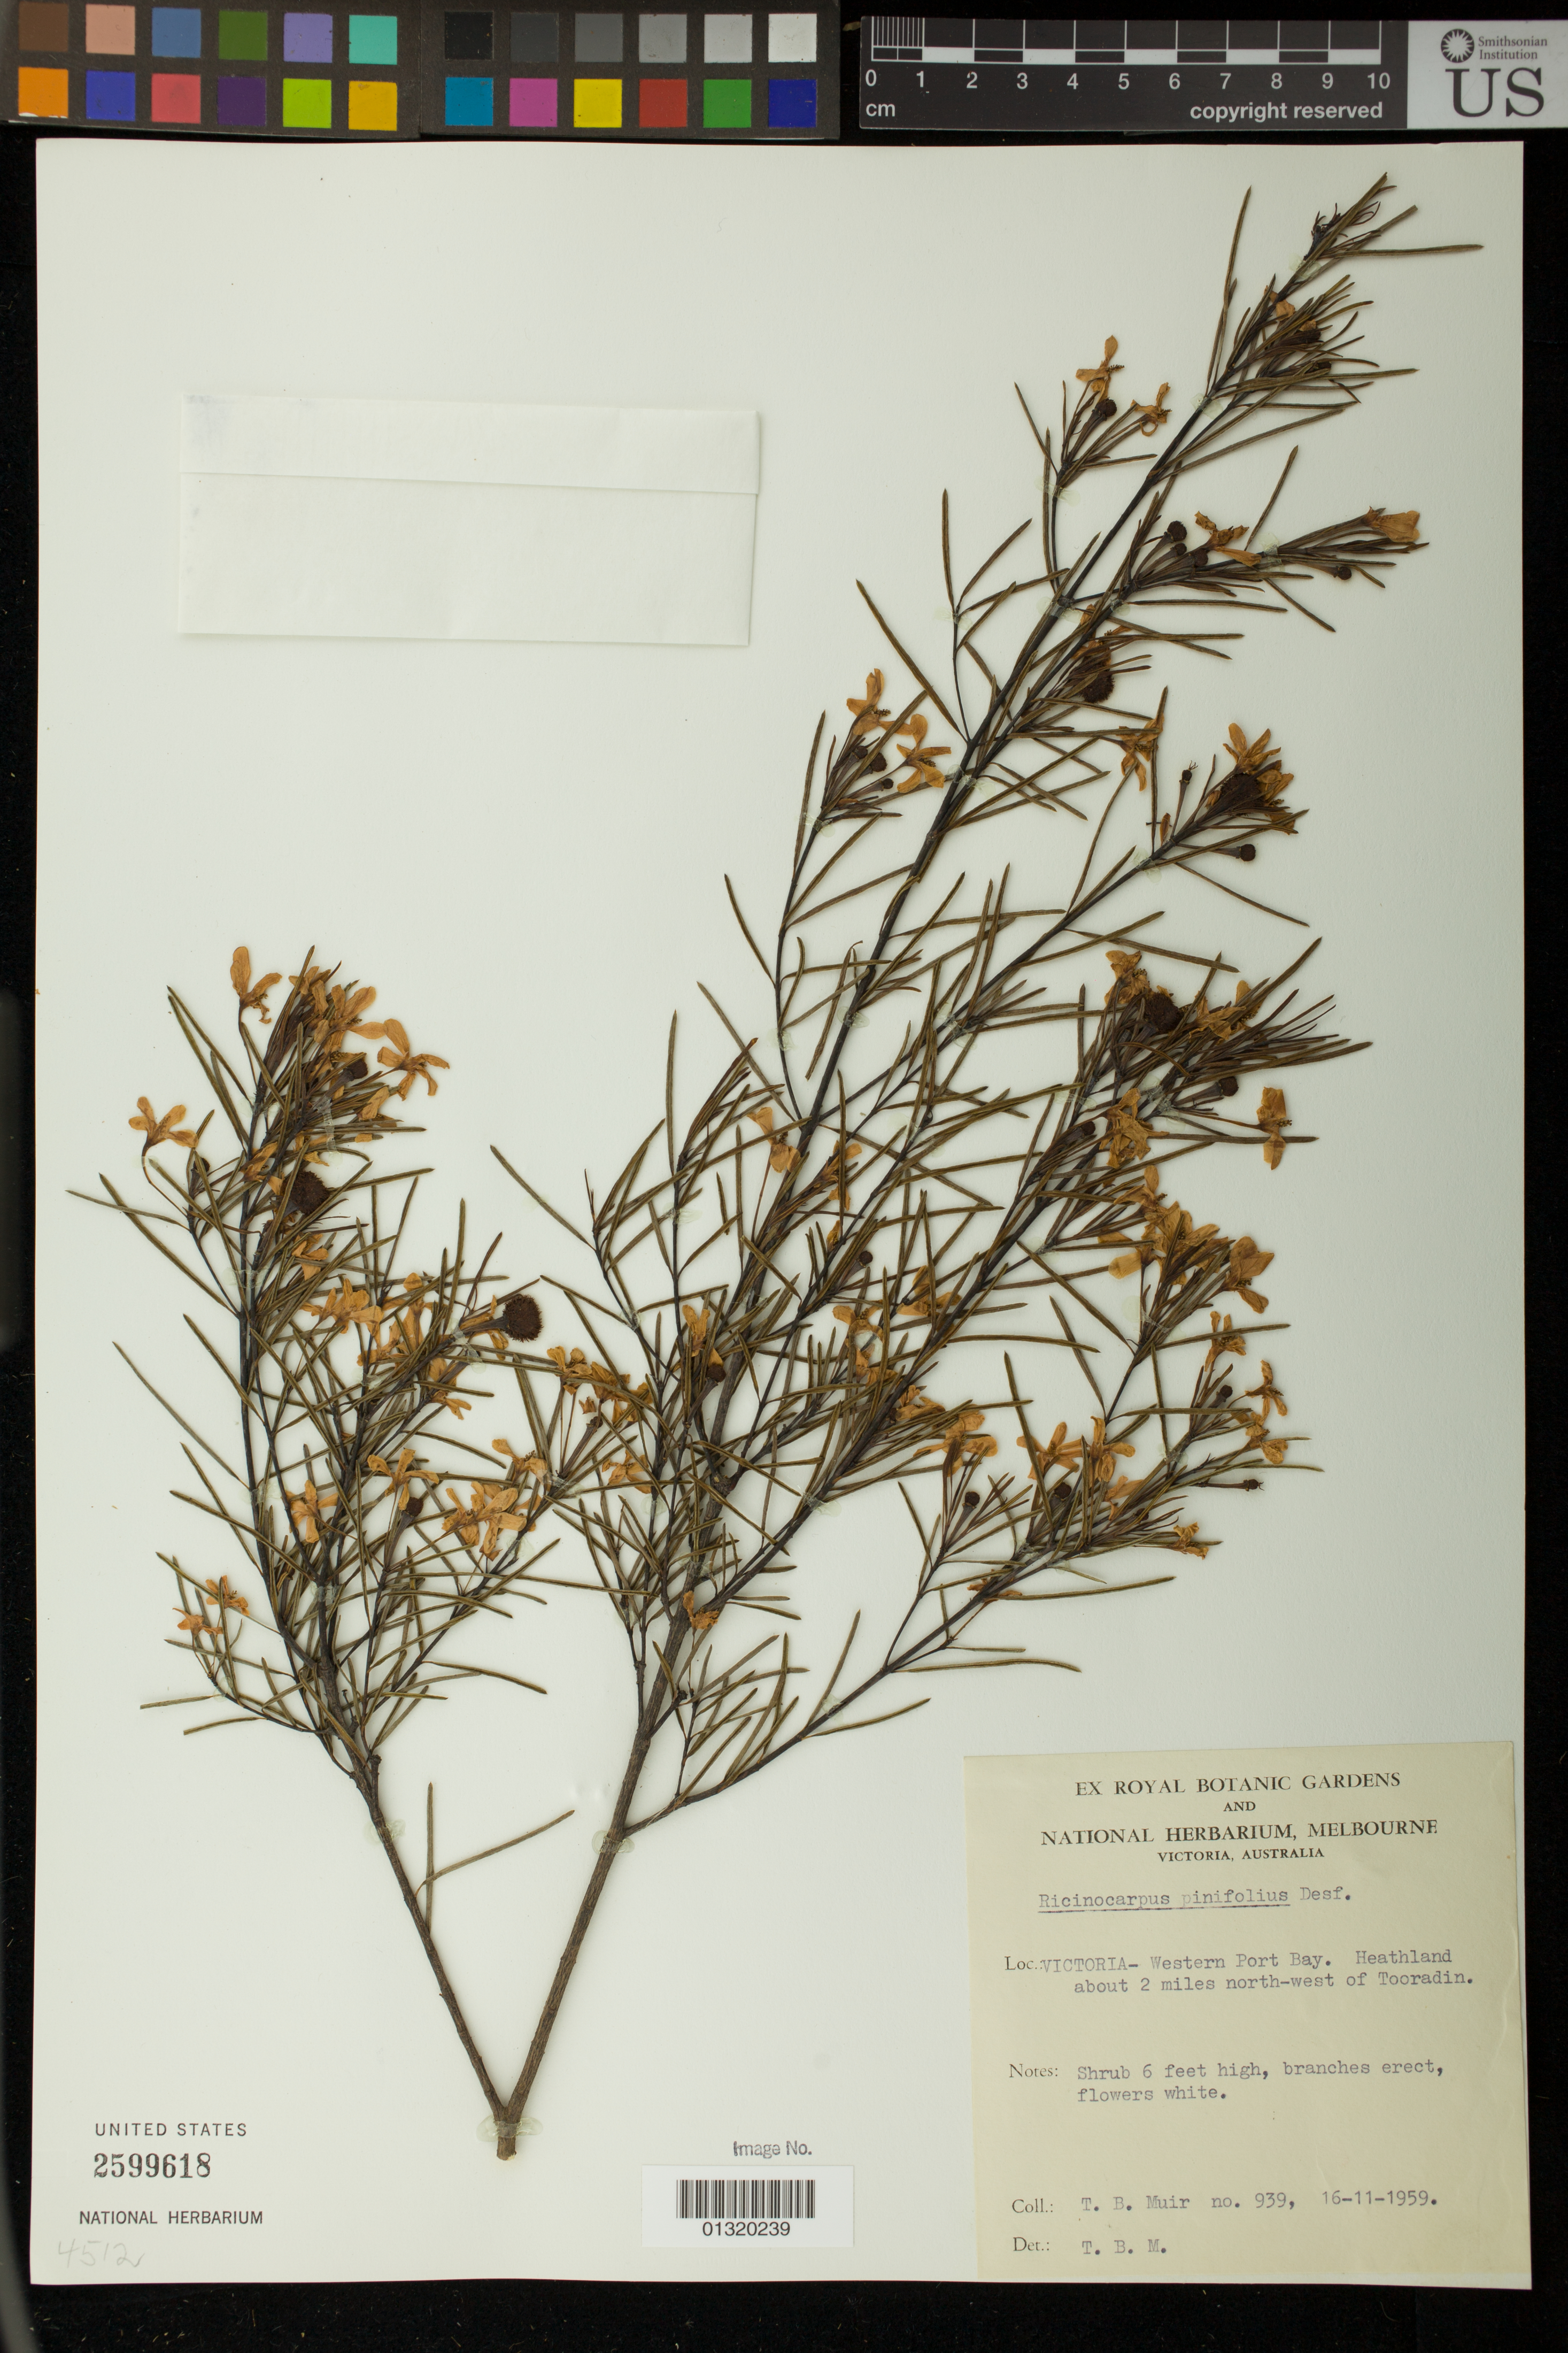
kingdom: Plantae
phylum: Tracheophyta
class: Magnoliopsida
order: Malpighiales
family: Euphorbiaceae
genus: Ricinocarpos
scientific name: Ricinocarpos pinifolius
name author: Desf.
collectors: T. Muir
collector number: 939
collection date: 1959-11-16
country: Australia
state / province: Victoria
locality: Western Port Bay. Heathland about 2 miles north-west of Tooradin.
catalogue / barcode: US 2599618